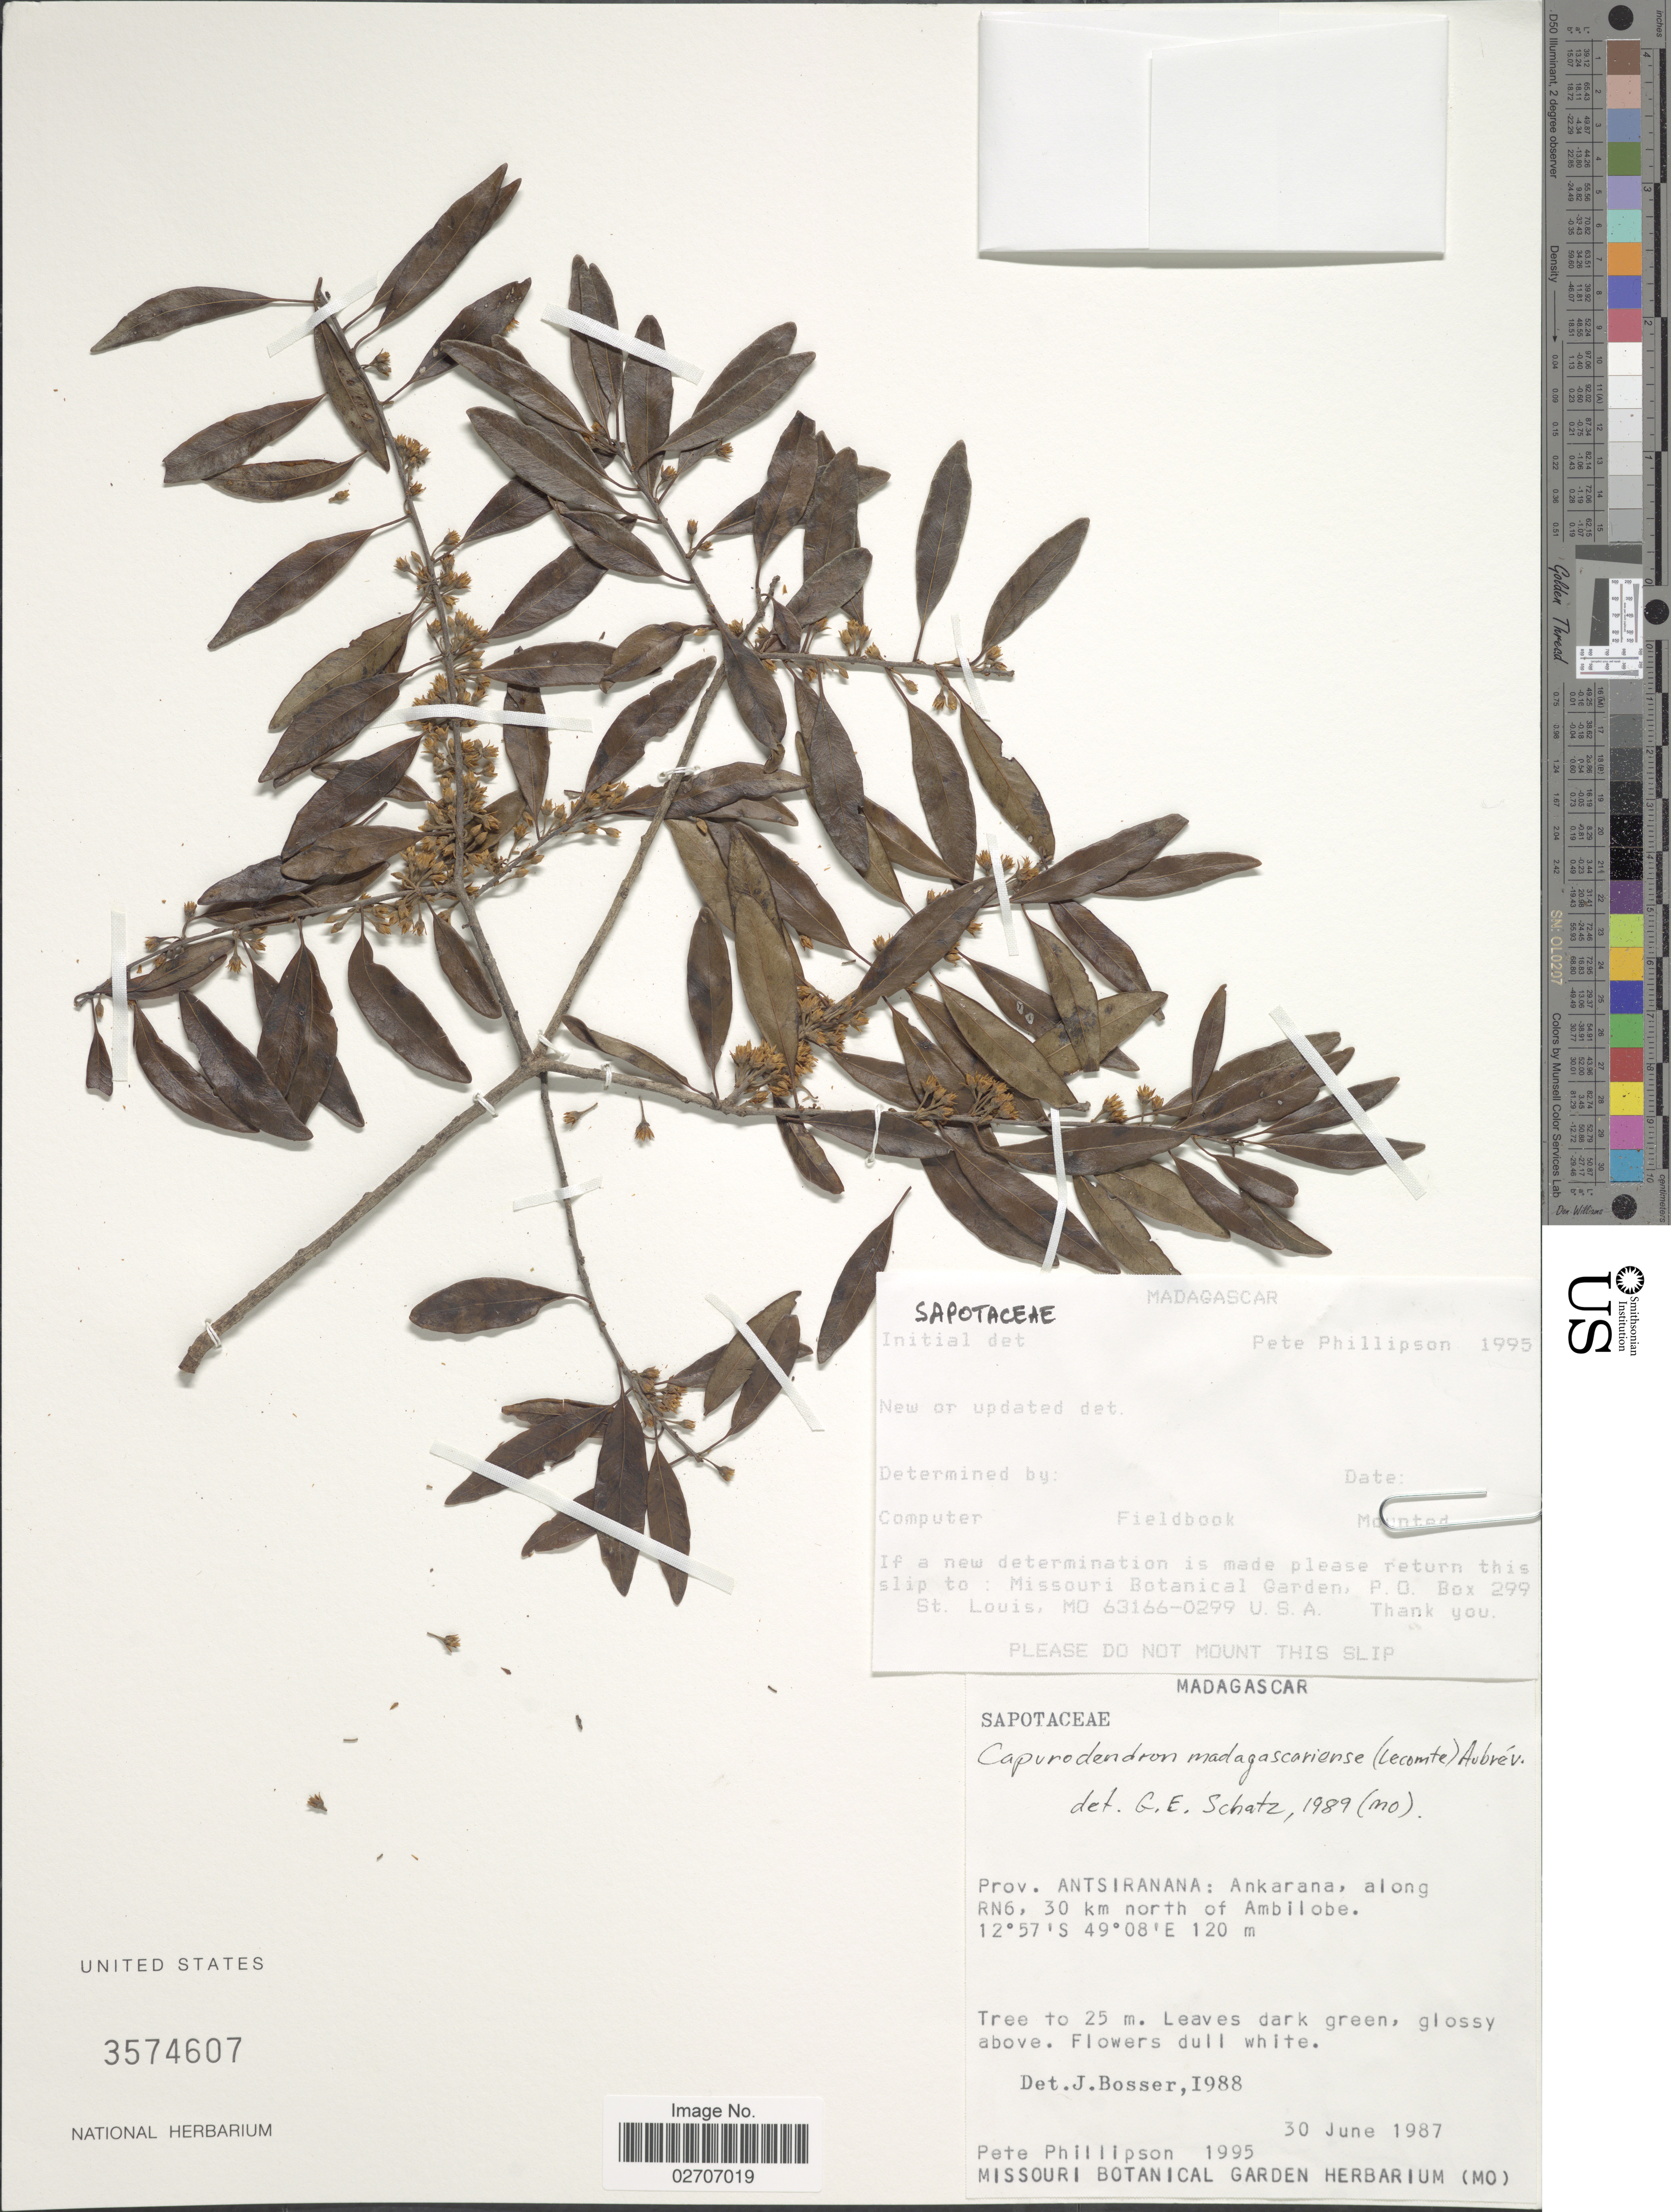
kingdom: Plantae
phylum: Tracheophyta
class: Magnoliopsida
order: Ericales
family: Sapotaceae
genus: Capurodendron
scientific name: Capurodendron madagascariense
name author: Aubrév.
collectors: P. B. Phillipson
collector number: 1995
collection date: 1987-06-30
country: Madagascar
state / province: Diana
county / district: Ambilobe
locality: Ankarana, along RN6, 30 km north of Ambilobe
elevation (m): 120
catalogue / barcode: US 3574607